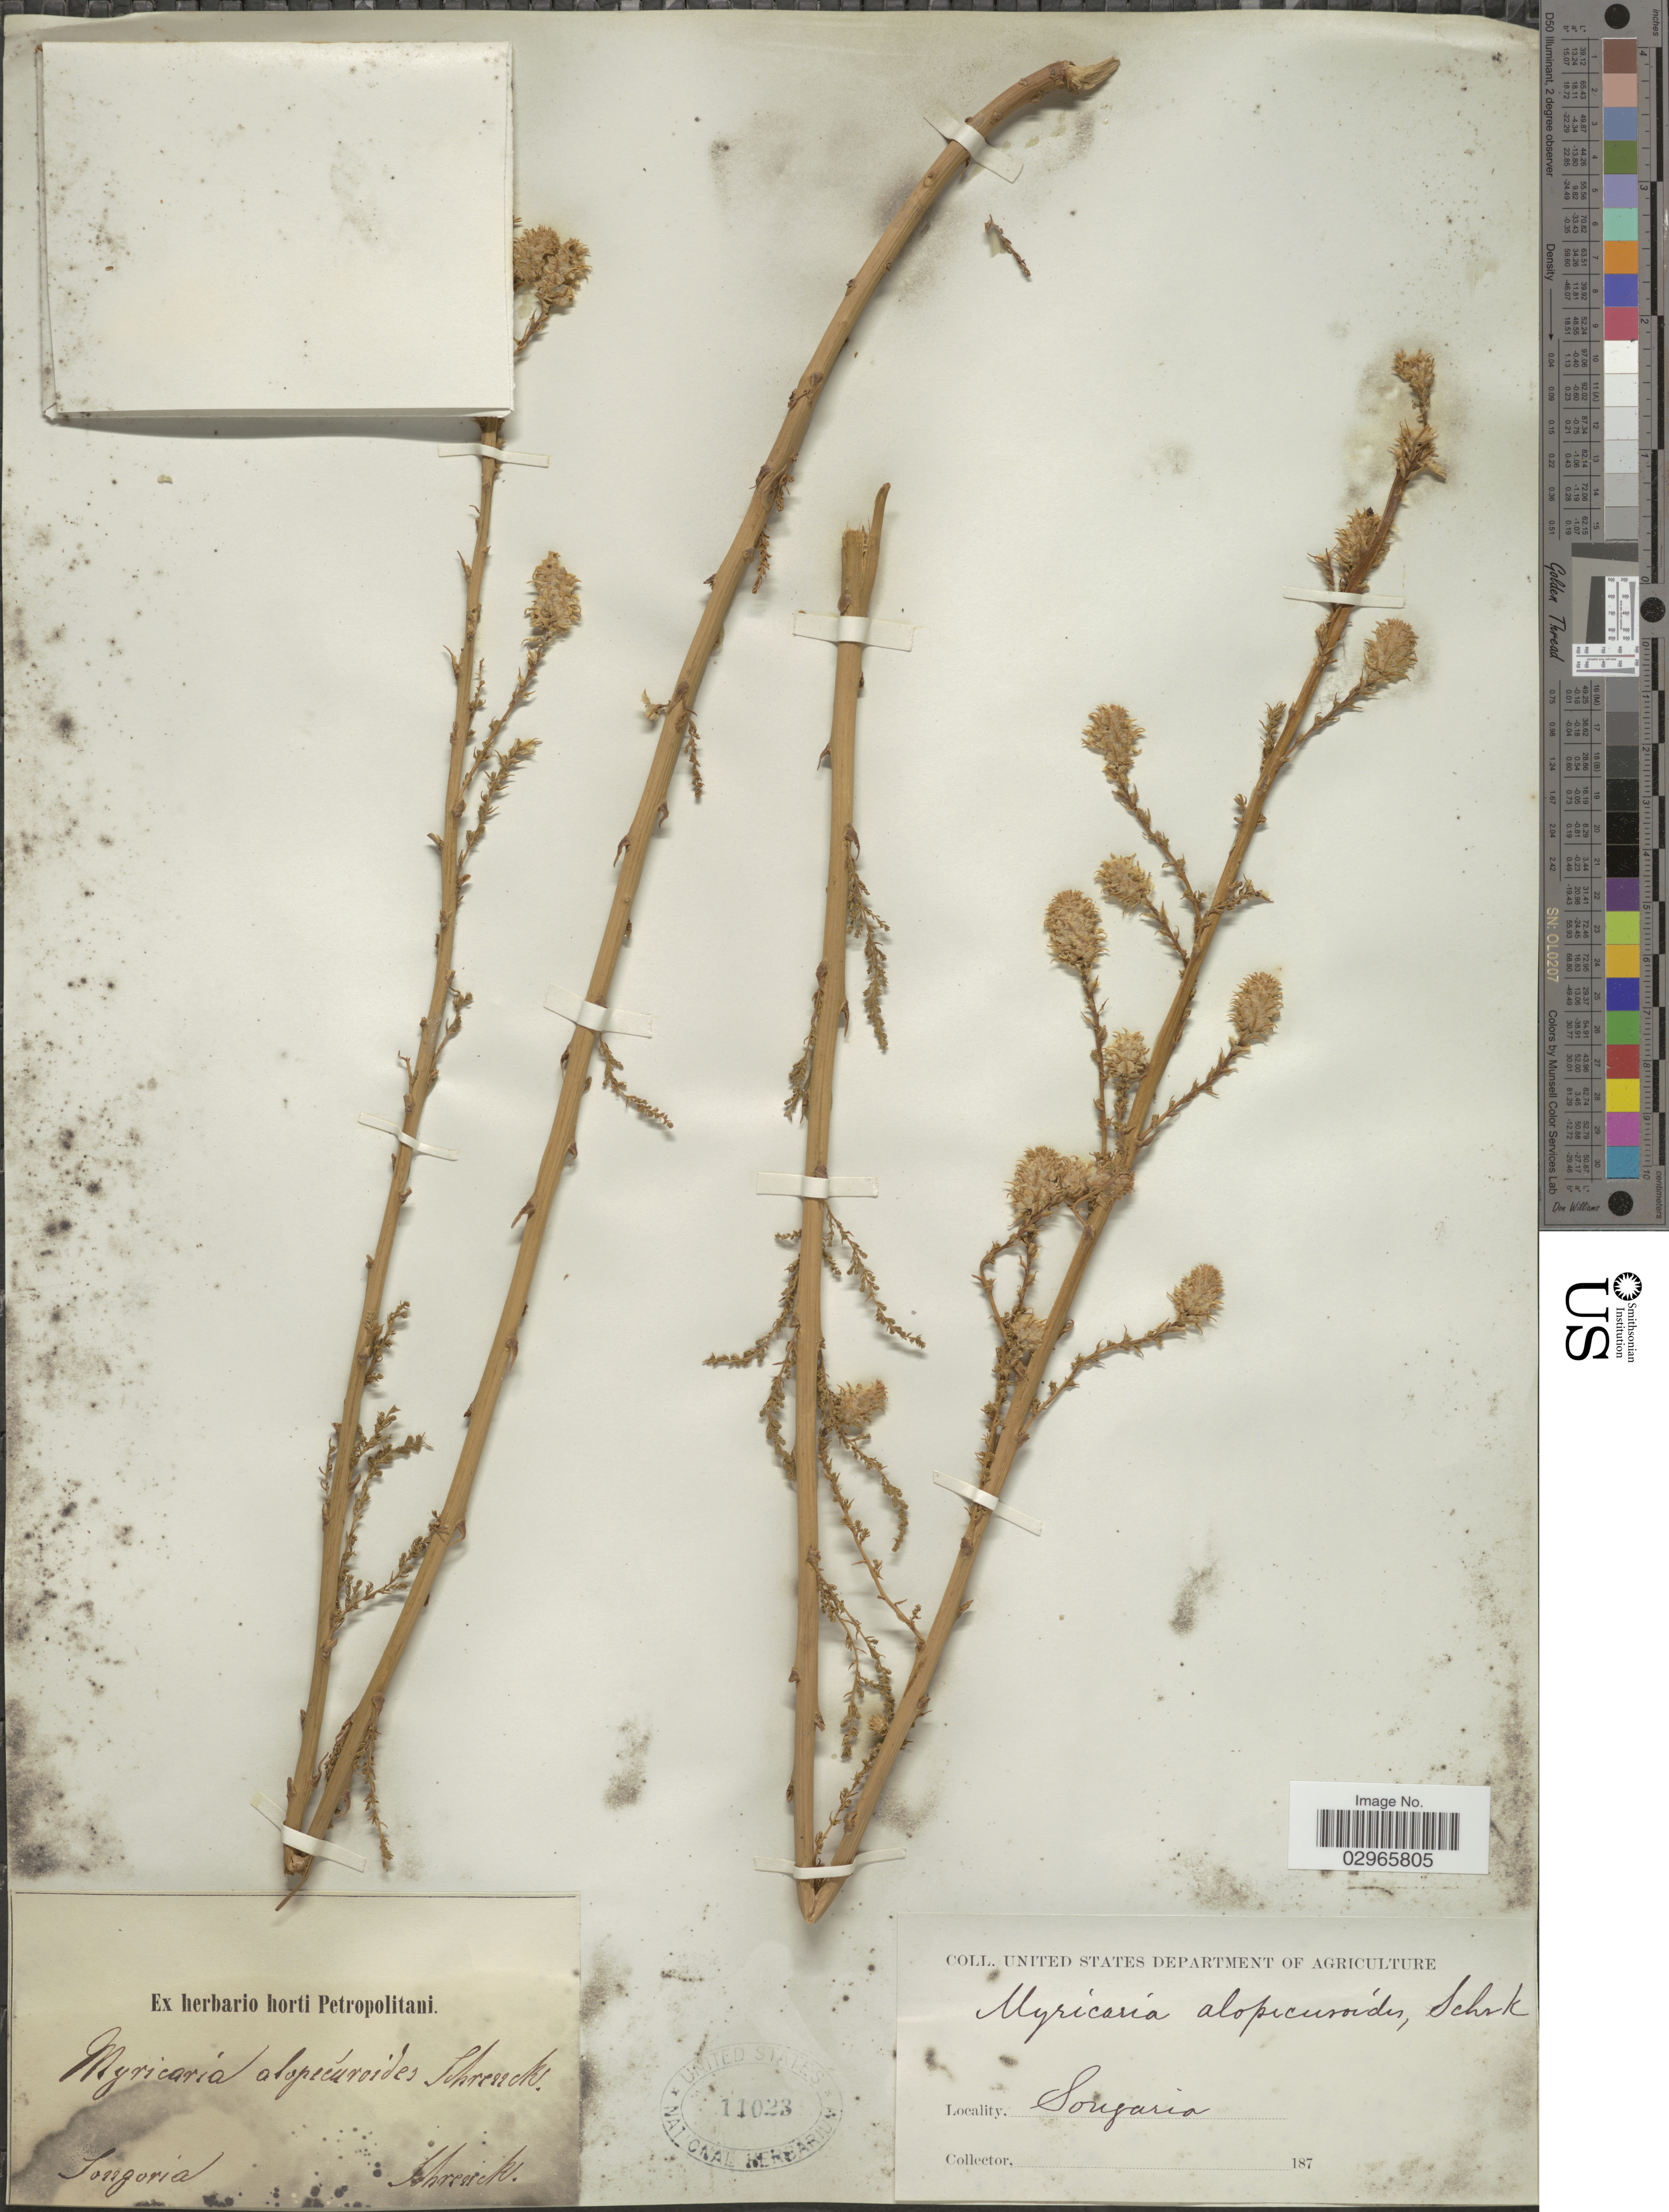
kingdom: Plantae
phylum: Tracheophyta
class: Magnoliopsida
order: Caryophyllales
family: Tamaricaceae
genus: Myricaria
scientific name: Myricaria alopecuroides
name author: Schrenk ex Fisch. & C.A. Mey.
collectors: -- Schrenck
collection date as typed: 187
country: Kazakhstan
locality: Songoria.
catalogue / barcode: US 11023